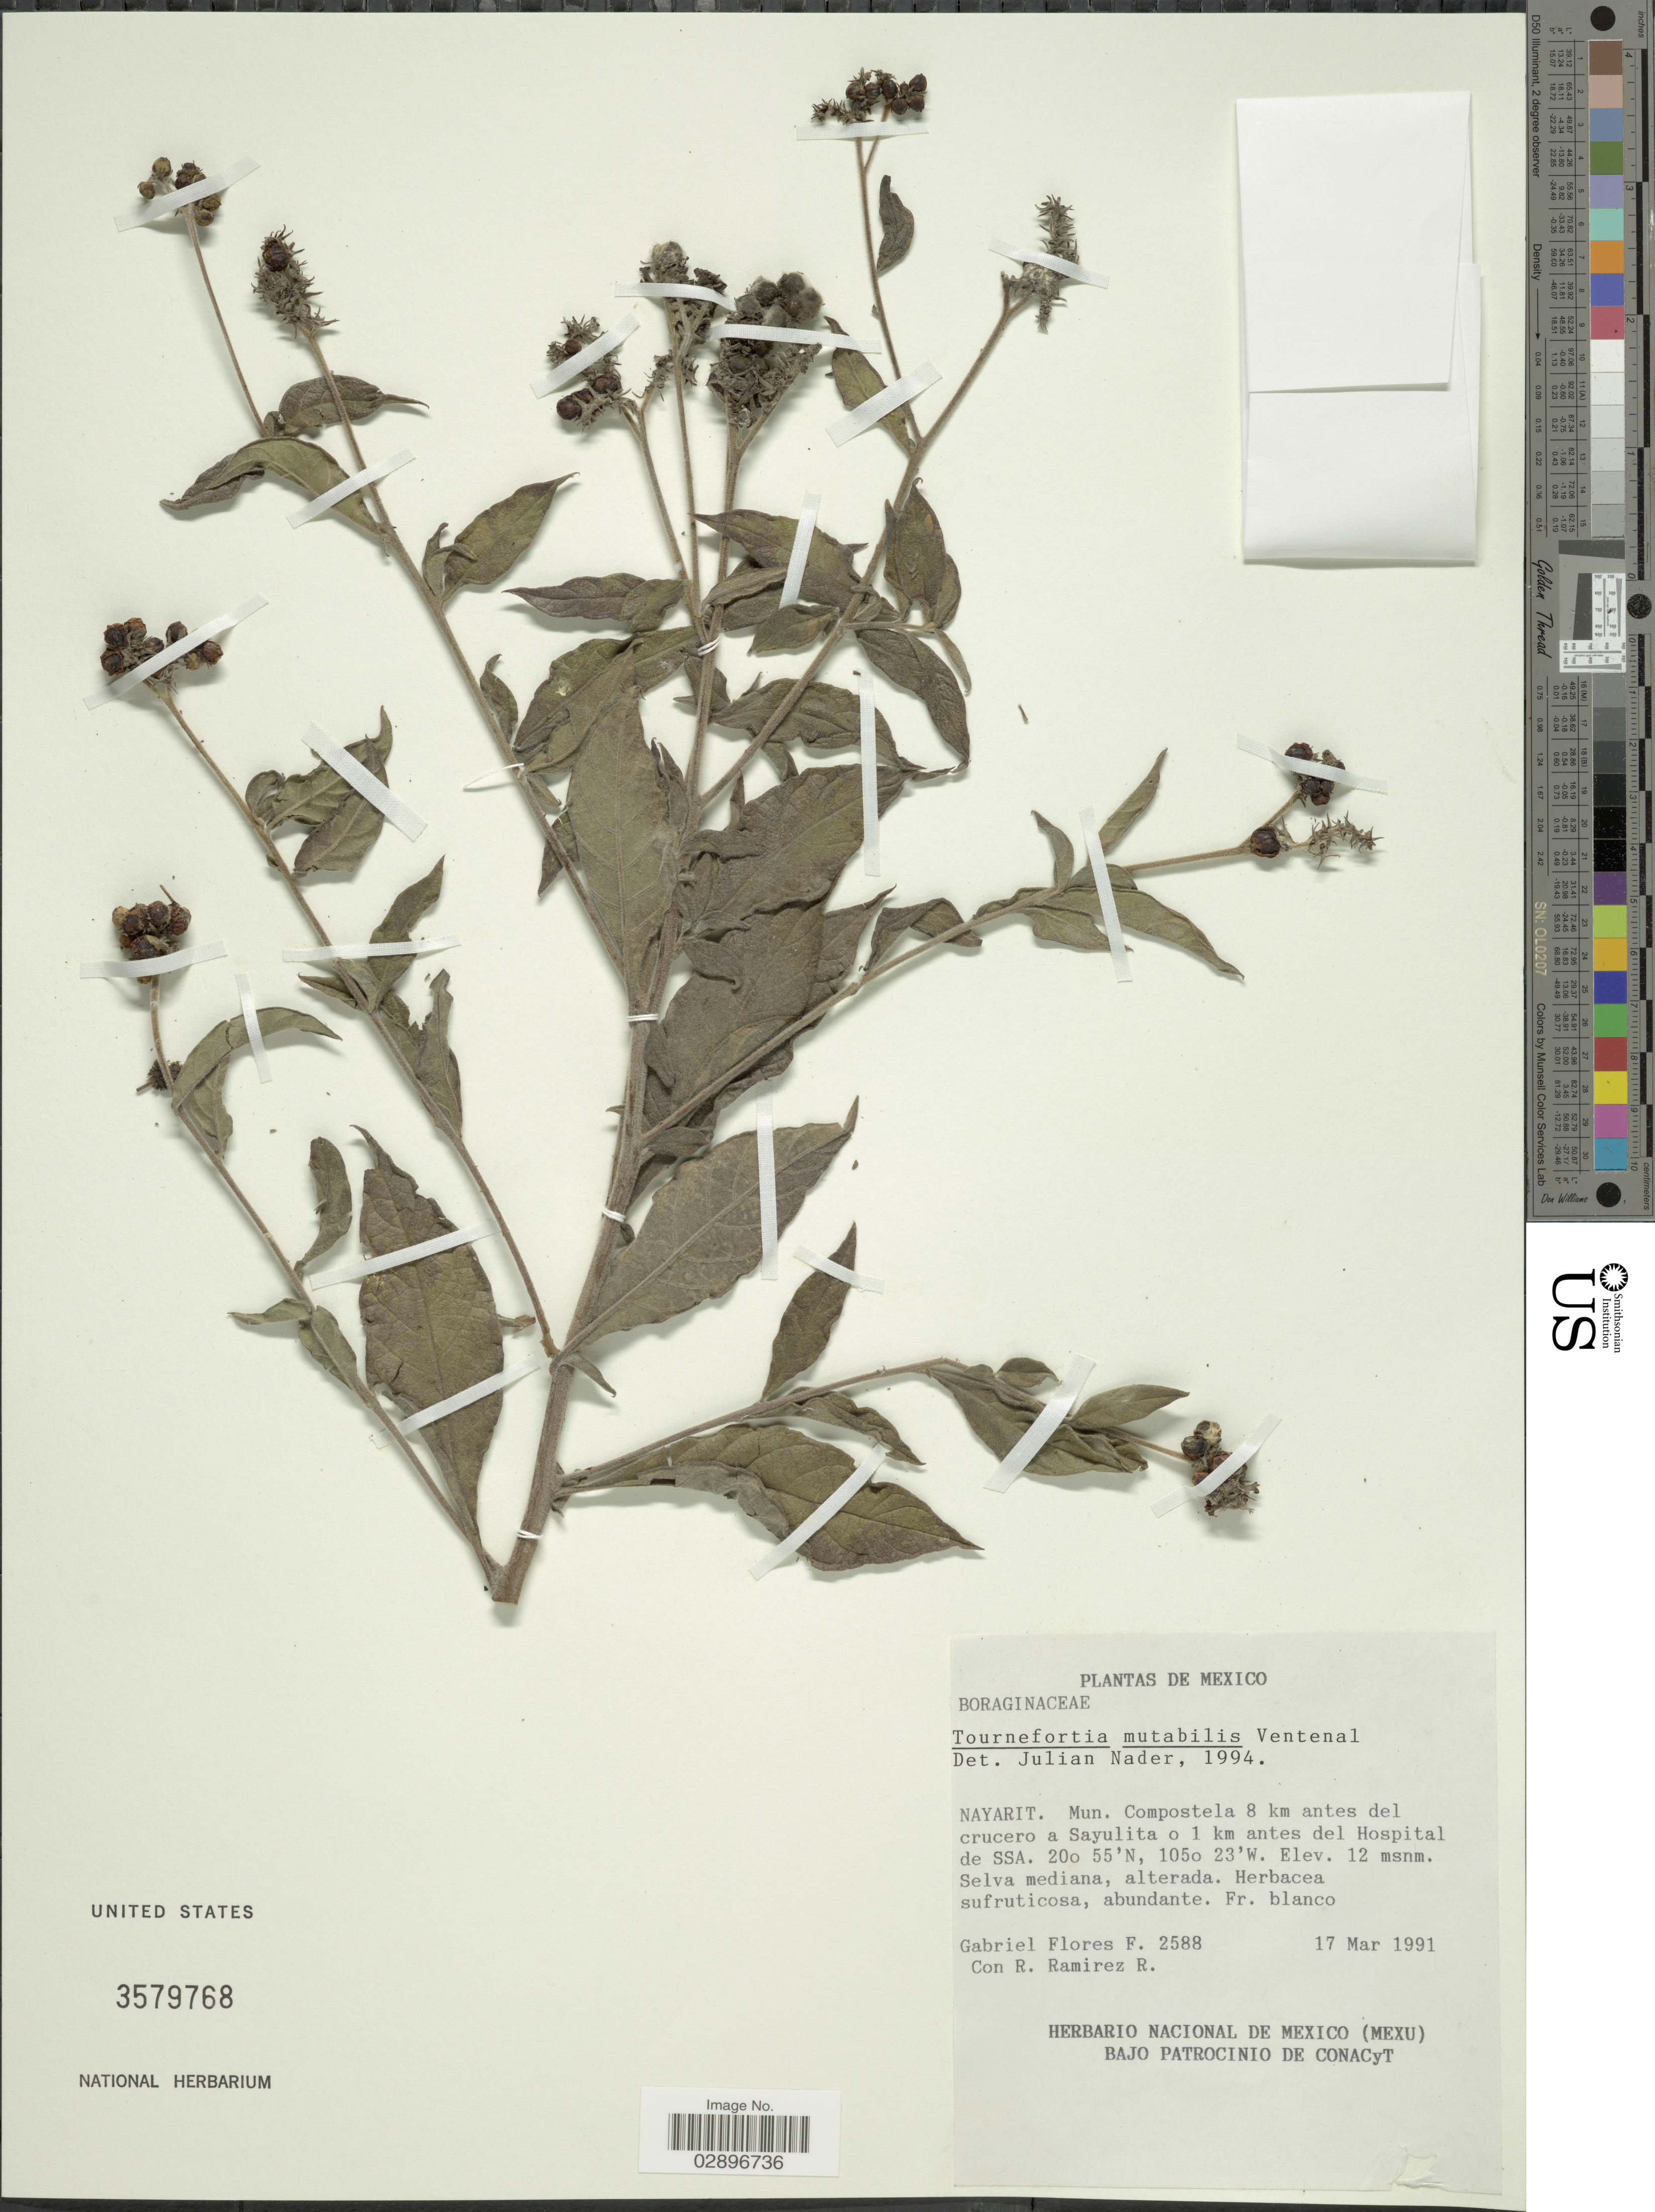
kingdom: Plantae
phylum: Tracheophyta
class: Magnoliopsida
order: Boraginales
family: Heliotropiaceae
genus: Tournefortia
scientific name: Tournefortia mutabilis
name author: Vent.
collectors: G. Flores F. & R. Ramirez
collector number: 2588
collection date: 1991-03-17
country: Mexico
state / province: Nayarit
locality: Mun. Compostela 8 km antes del crucero a Sayulita o 1 km antes del Hospital de SSA.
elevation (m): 12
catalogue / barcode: US 3579768